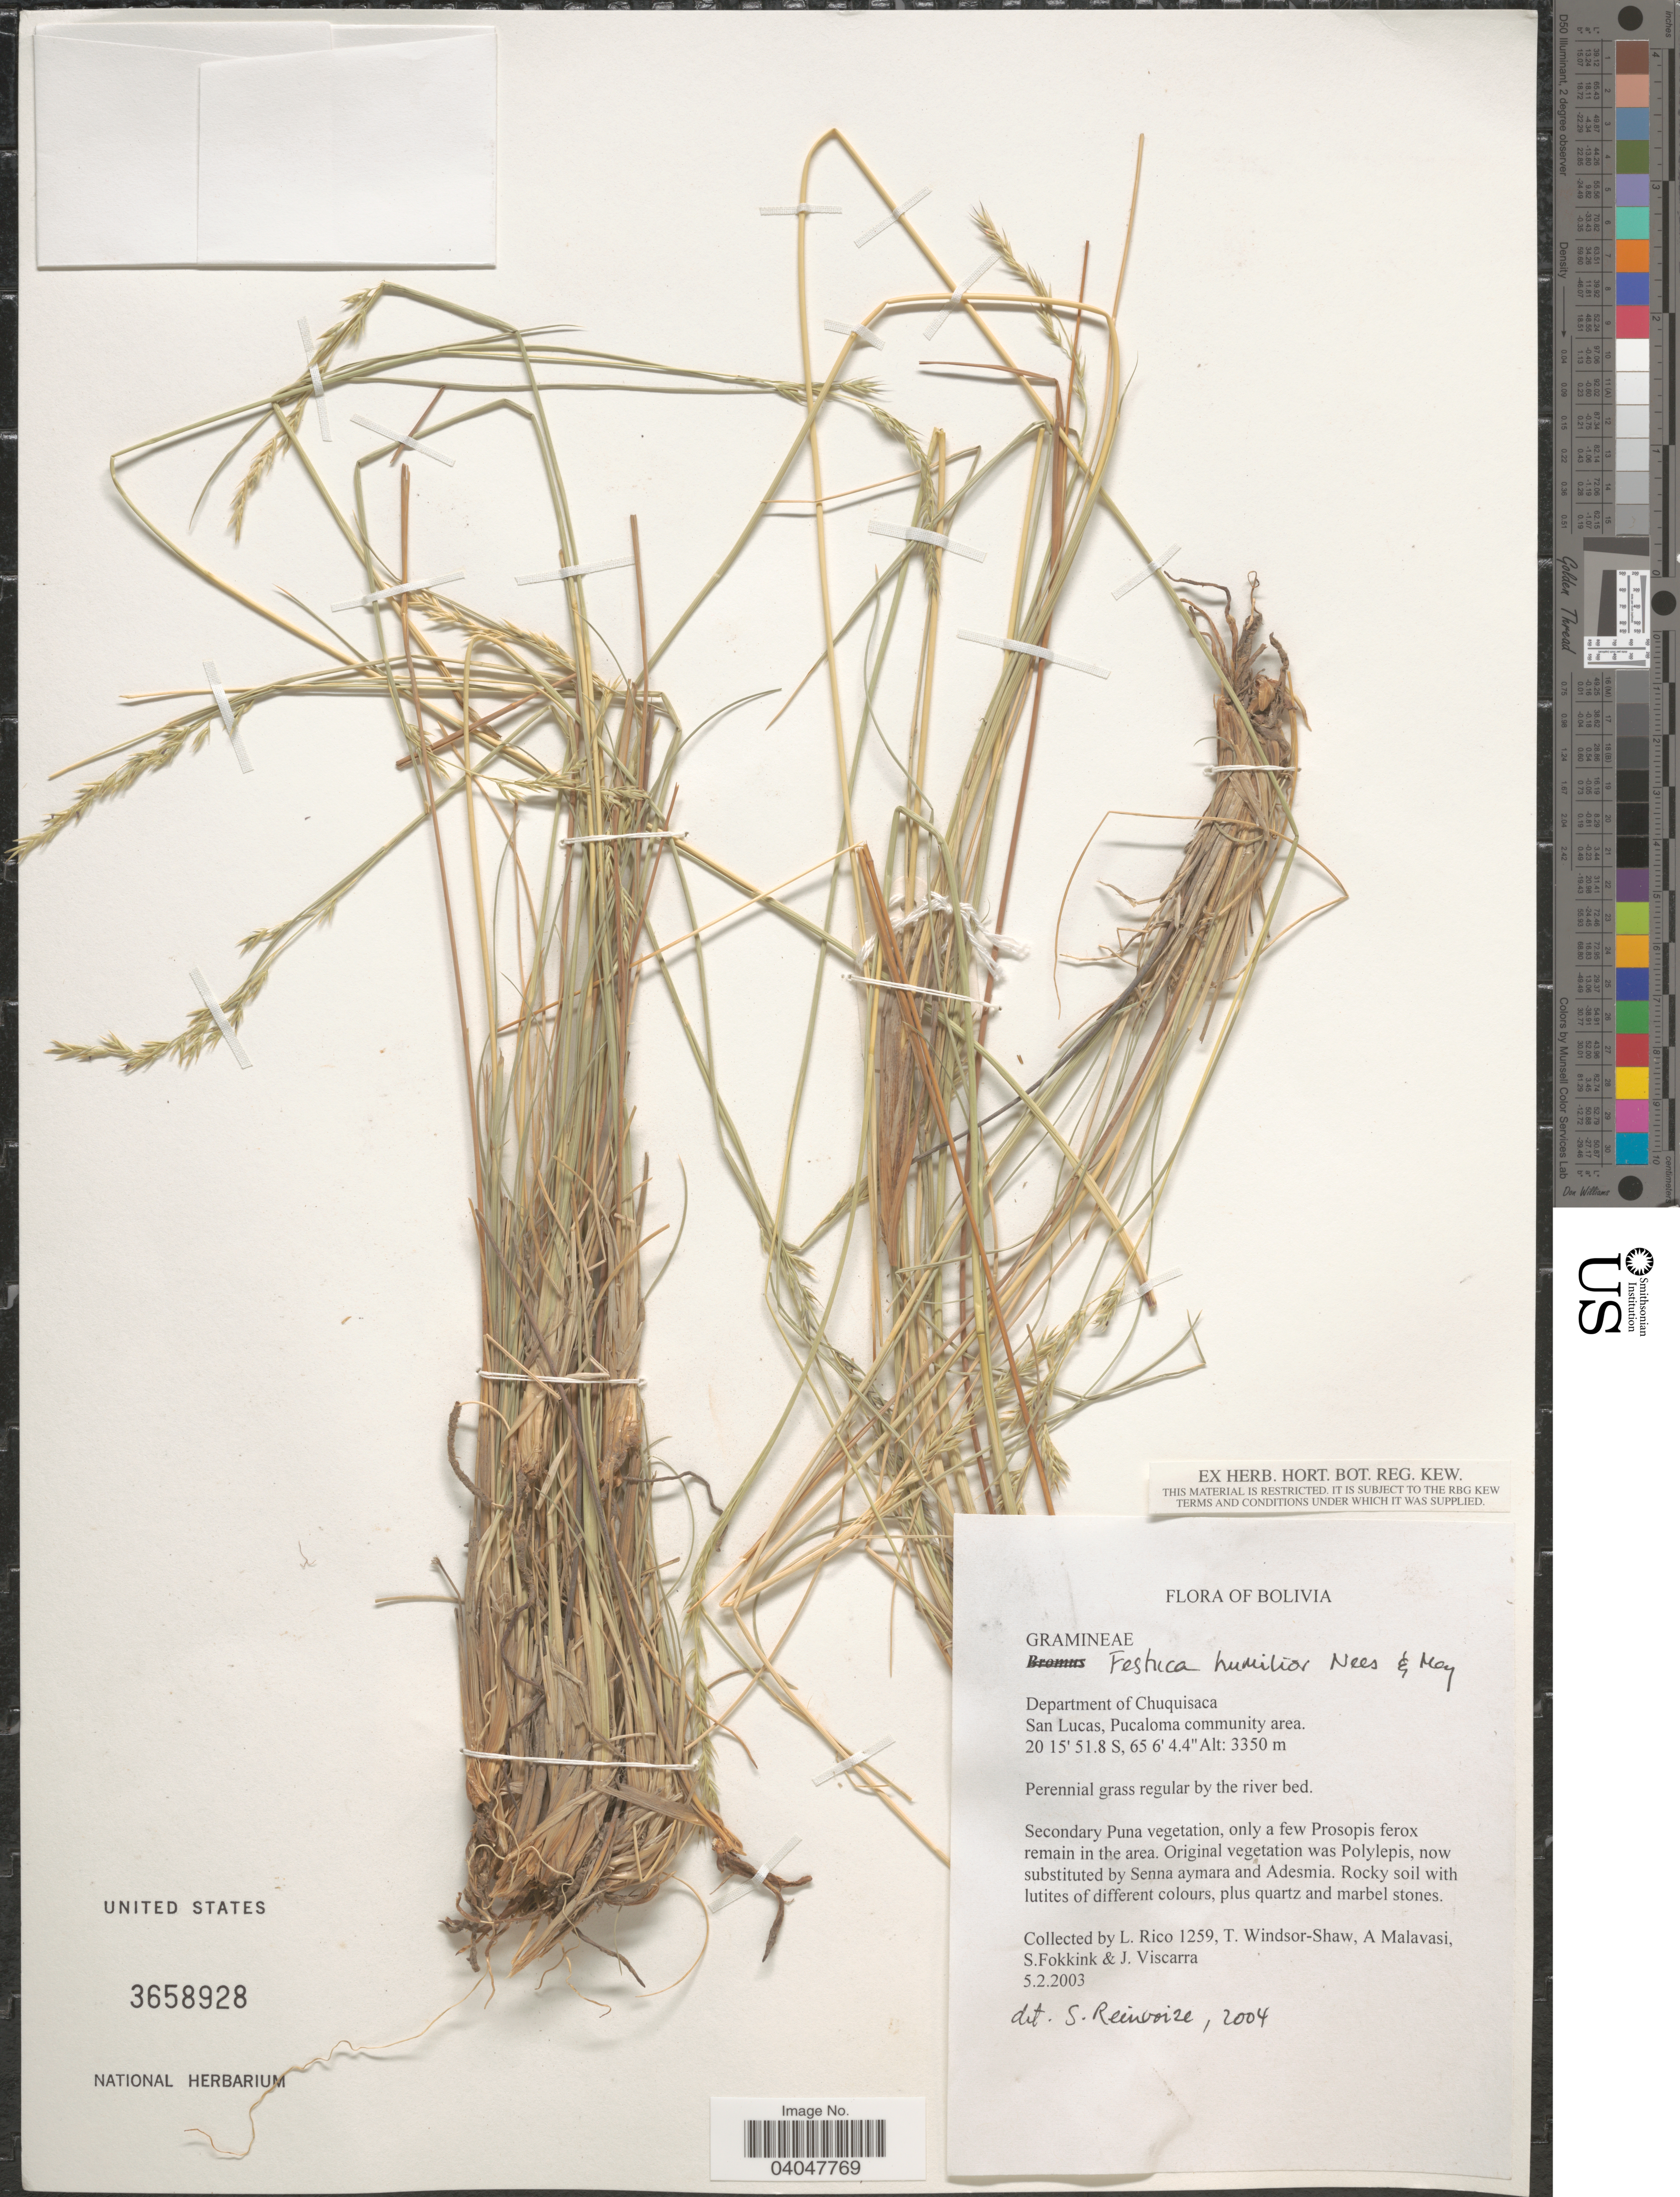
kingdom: Plantae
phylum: Tracheophyta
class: Liliopsida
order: Poales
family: Poaceae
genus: Festuca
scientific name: Festuca humilior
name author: Nees & Meyen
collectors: L. Rico, T. Windsor-Shaw, A. Malavasi, S. Fokkink & J. Viscarra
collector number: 1259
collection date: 2003-02-05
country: Bolivia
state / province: Chuquisaca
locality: Departamento of Chuquisaca. San Lucas, Pucaloma community area.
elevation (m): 3350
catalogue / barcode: US 3658928